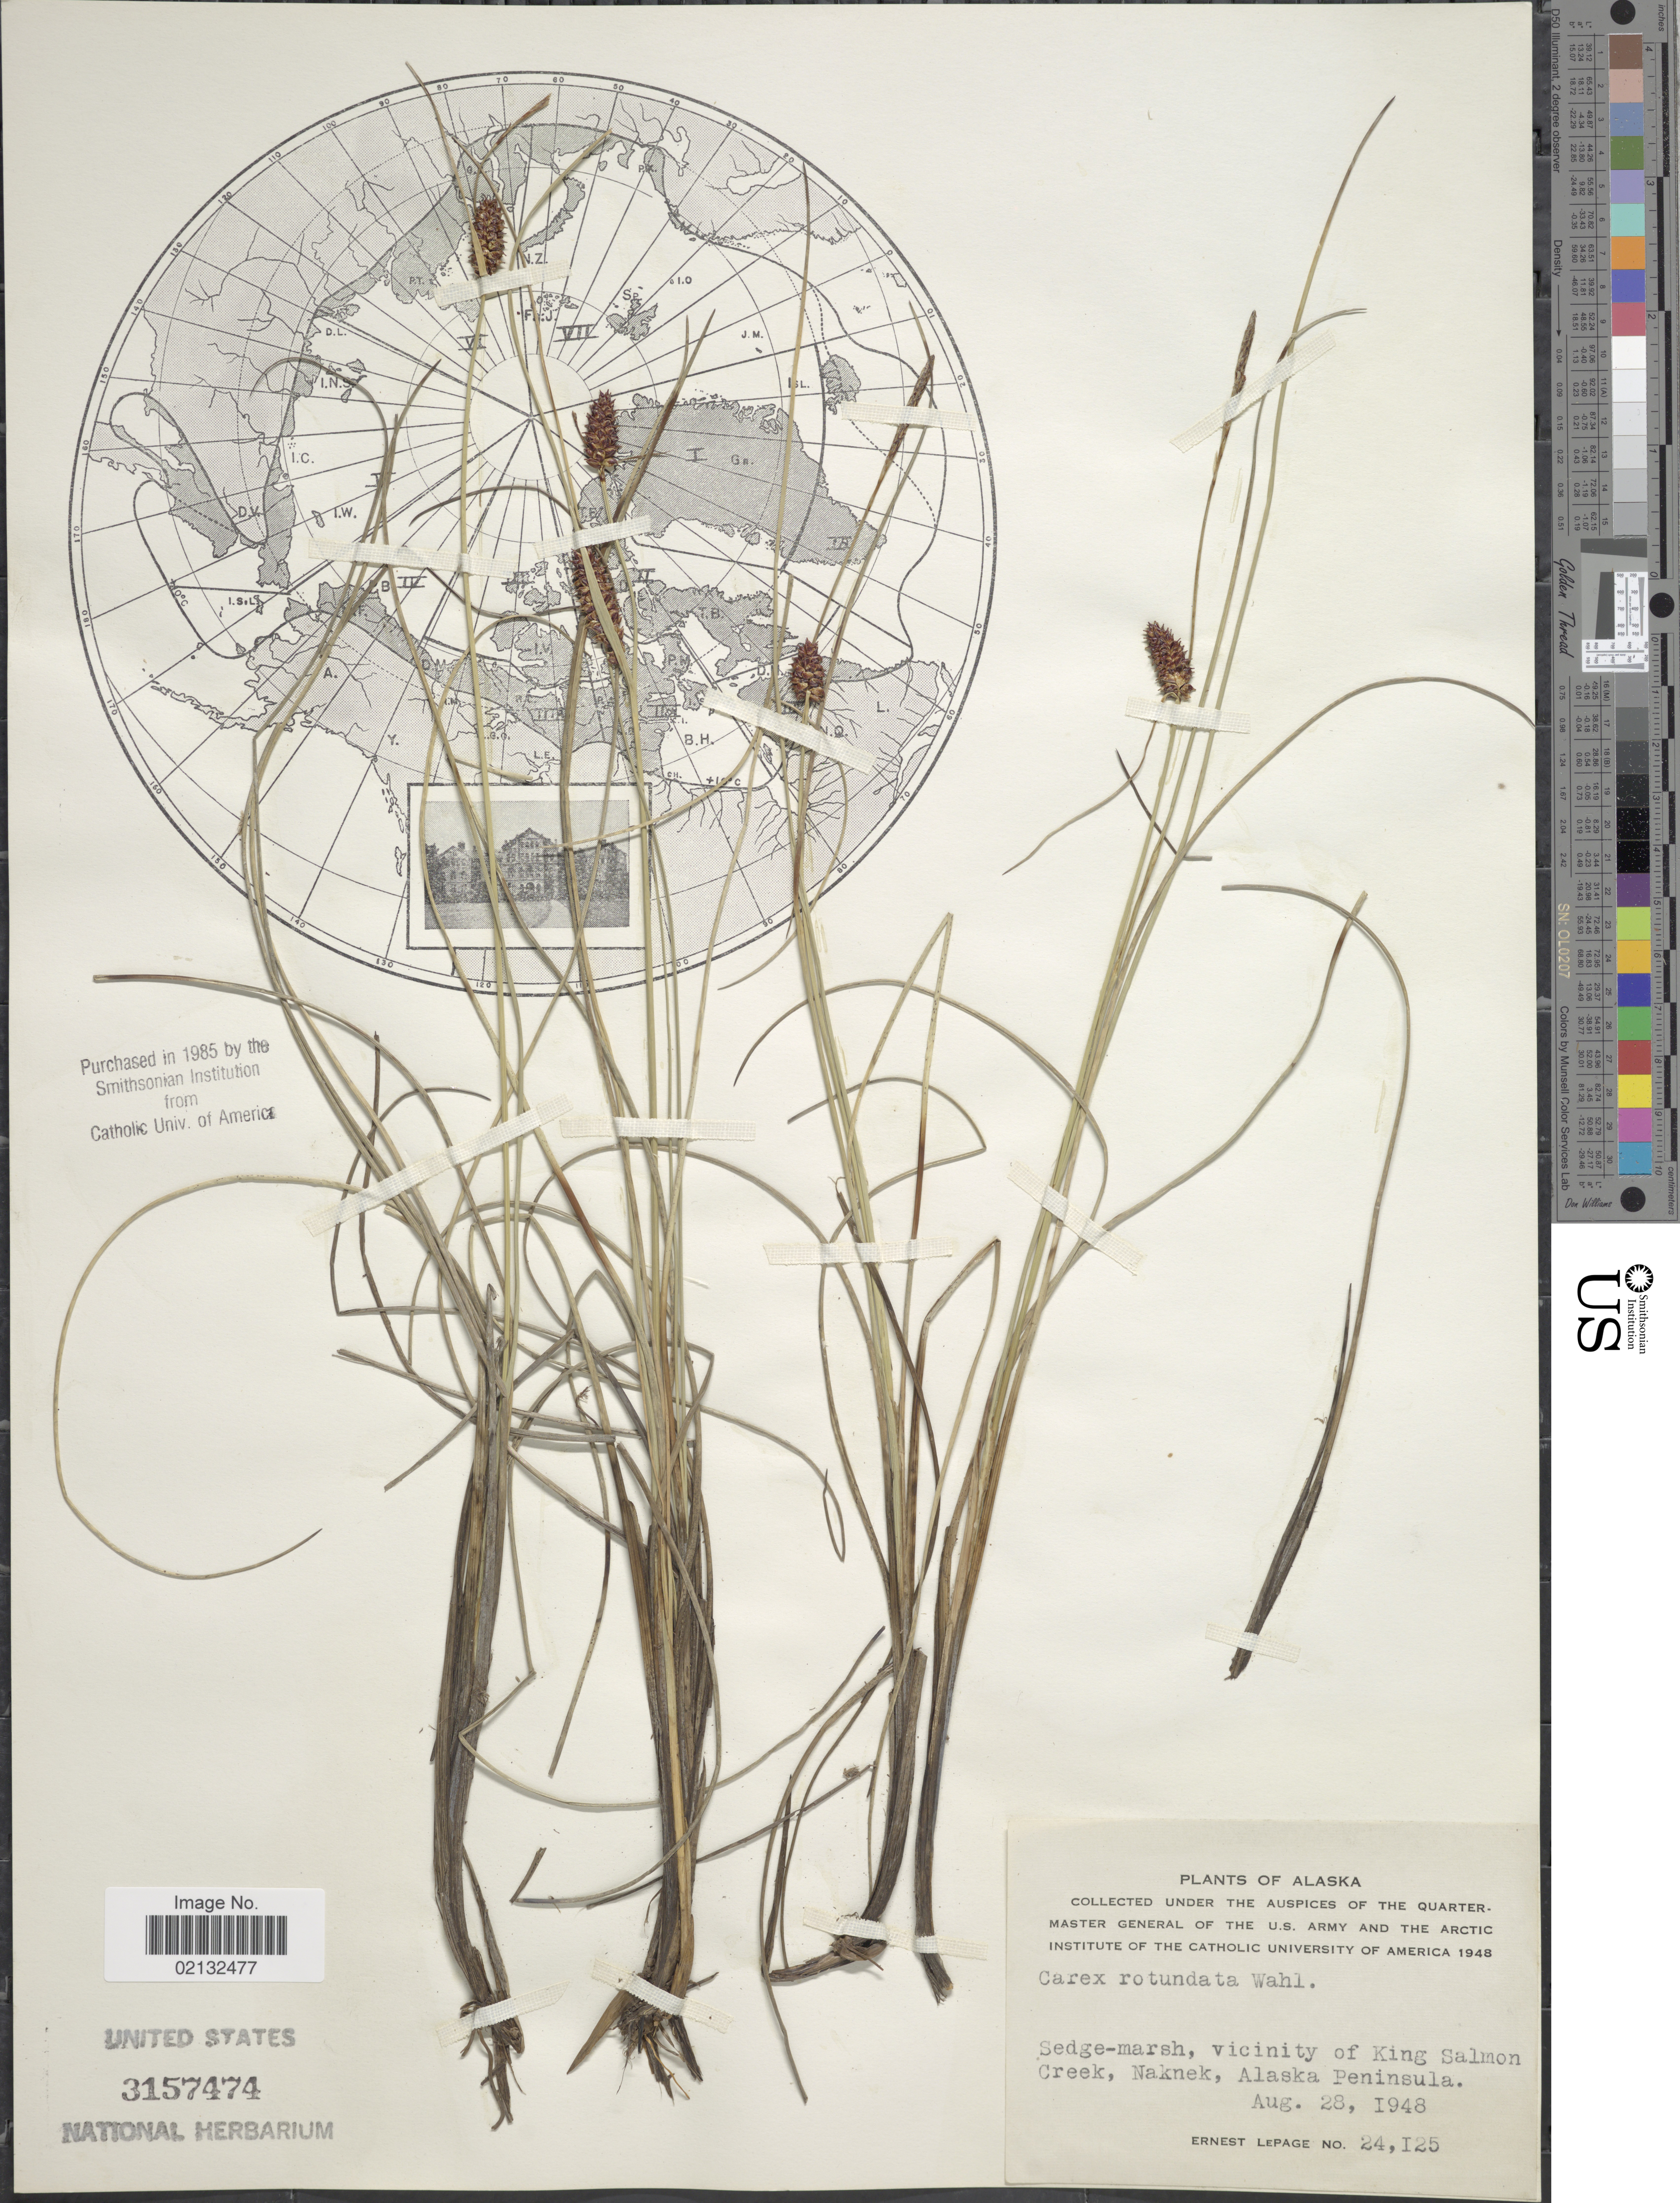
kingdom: Plantae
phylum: Tracheophyta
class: Liliopsida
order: Poales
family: Cyperaceae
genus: Carex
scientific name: Carex rotundata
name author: Wahlenb.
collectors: E. Lepage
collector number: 24125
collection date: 1948-08-28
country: United States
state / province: Alaska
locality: Vicinity of King Salmon Creek, Naknek, Alaska Peninsula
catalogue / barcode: US 3157474